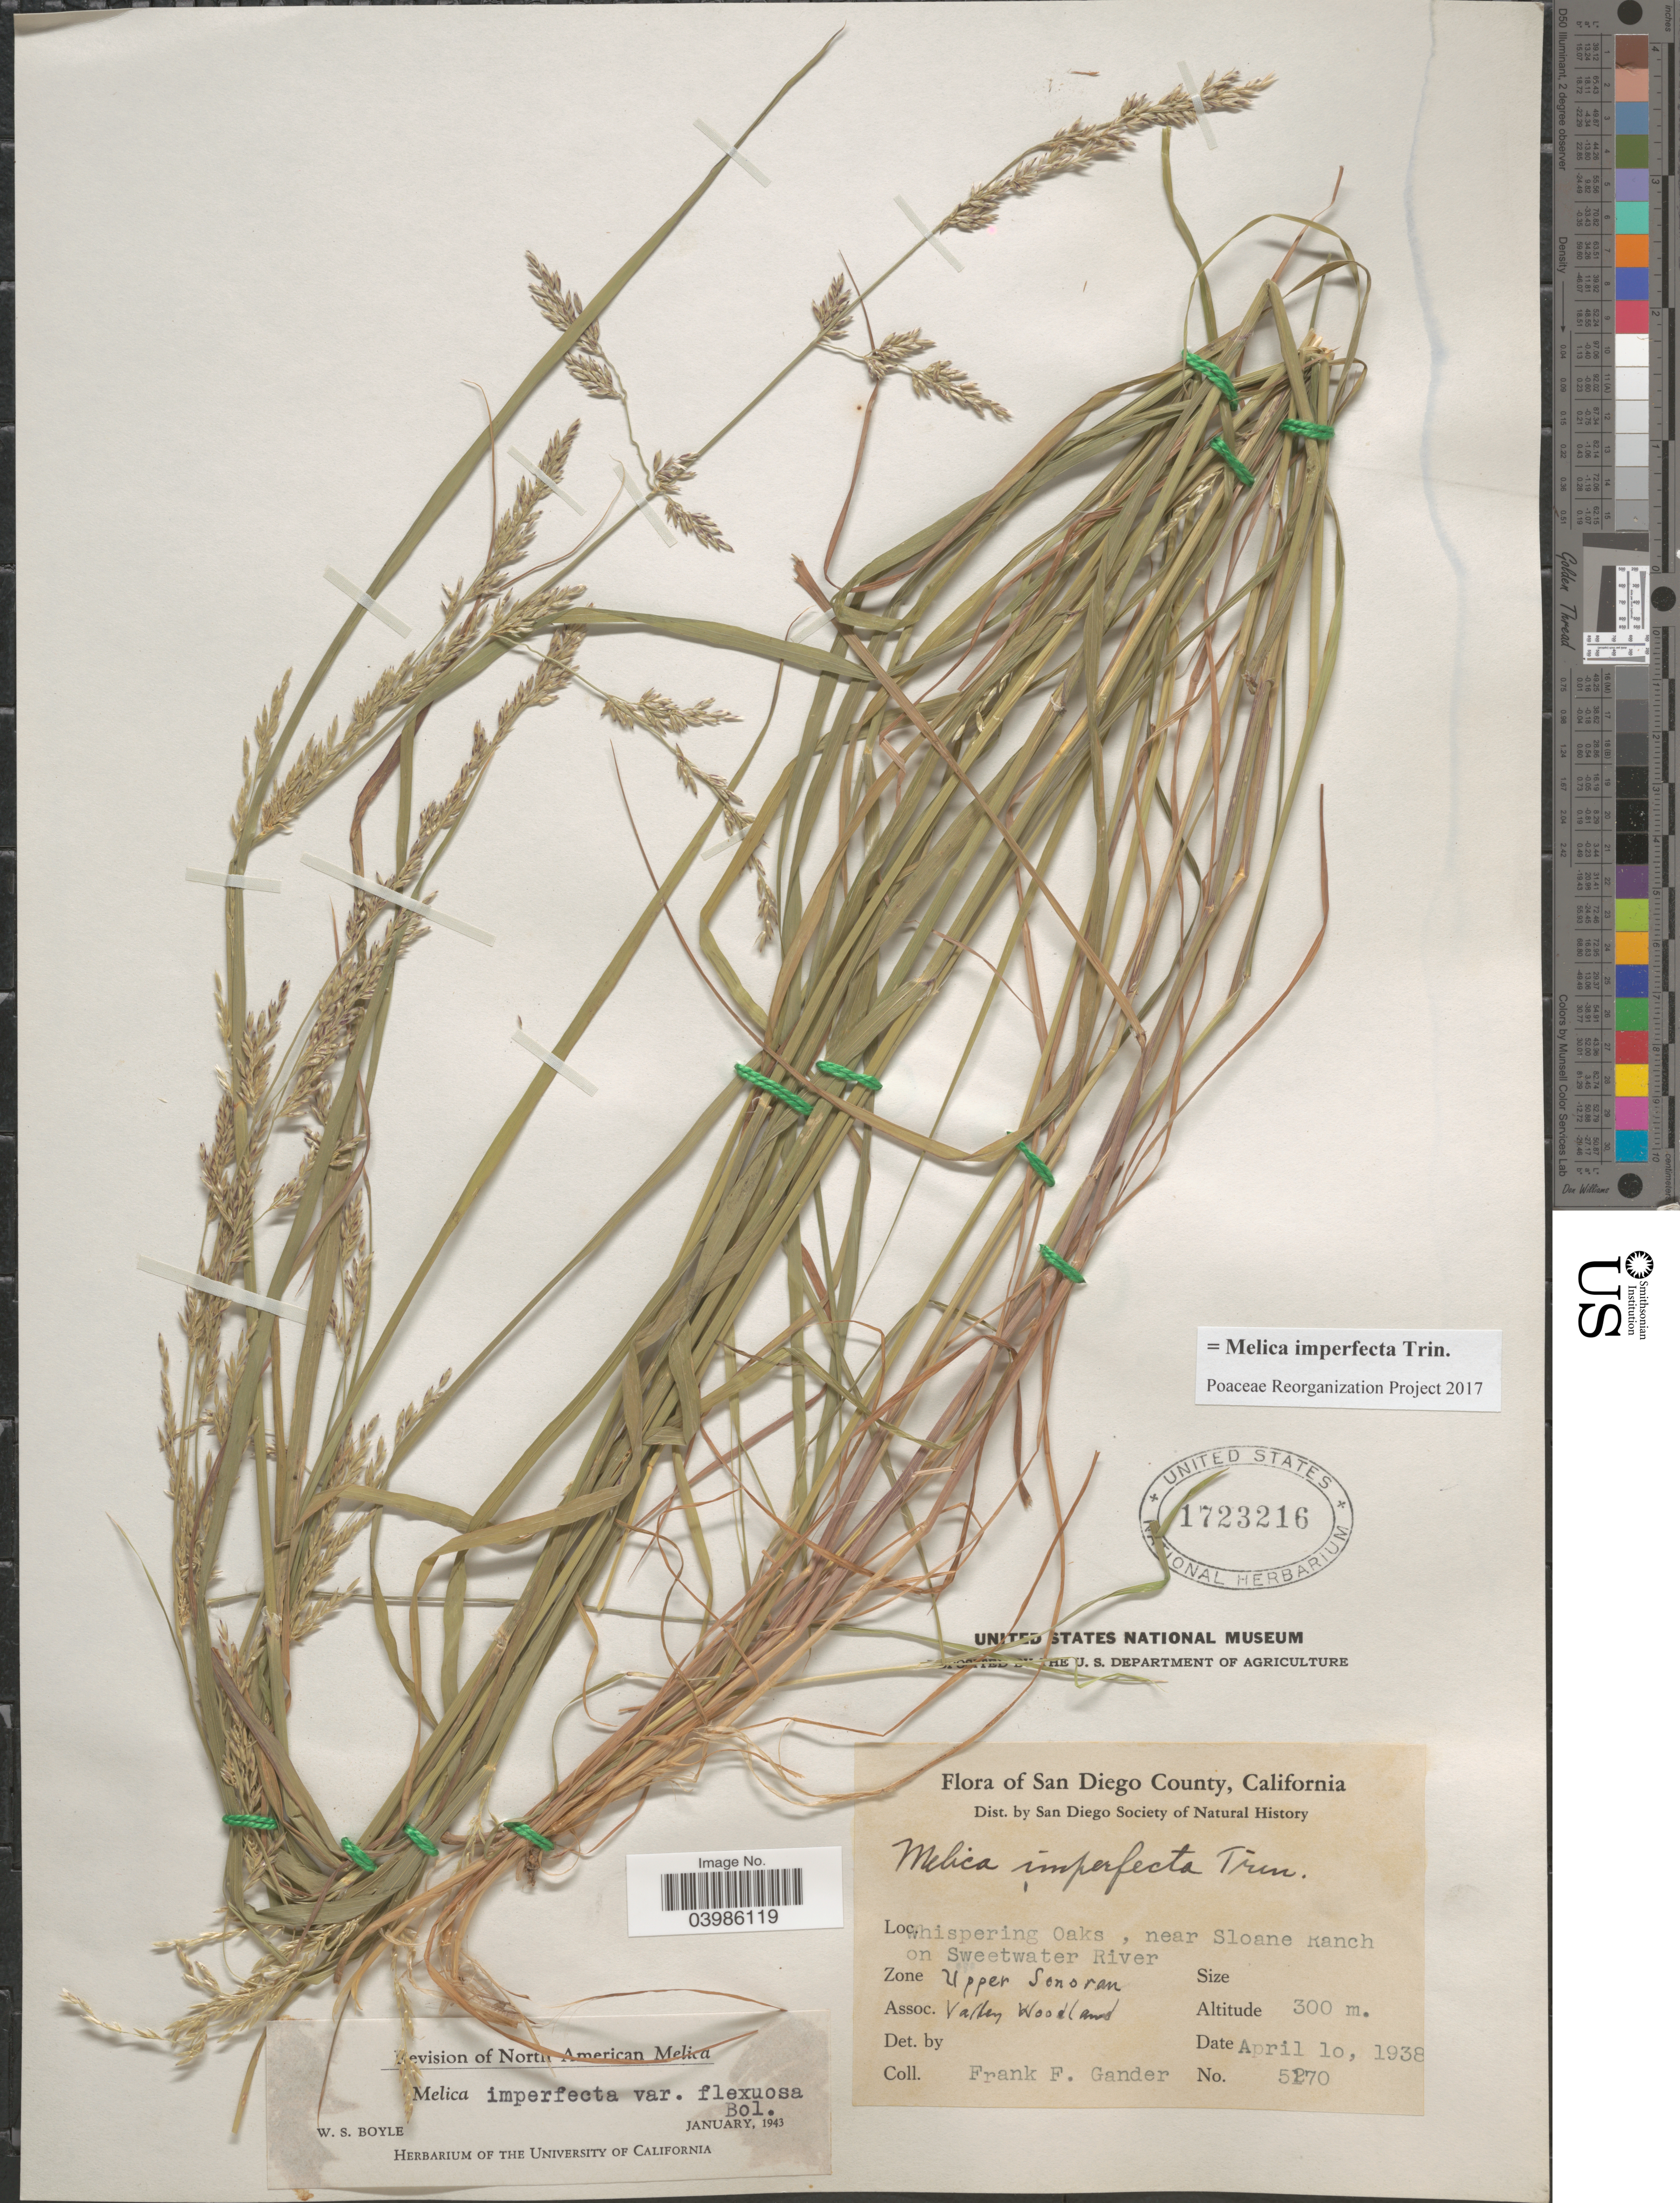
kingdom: Plantae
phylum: Tracheophyta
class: Liliopsida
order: Poales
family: Poaceae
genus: Melica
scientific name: Melica imperfecta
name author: Trin.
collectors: F. Gander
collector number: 5270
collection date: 1938-04-10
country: United States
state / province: California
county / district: San Diego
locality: San Diego County. Whispering Oaks, near Sloane Ranch on Sweetwater River. Zone Upper Sonoran.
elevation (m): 300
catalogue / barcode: US 1723216